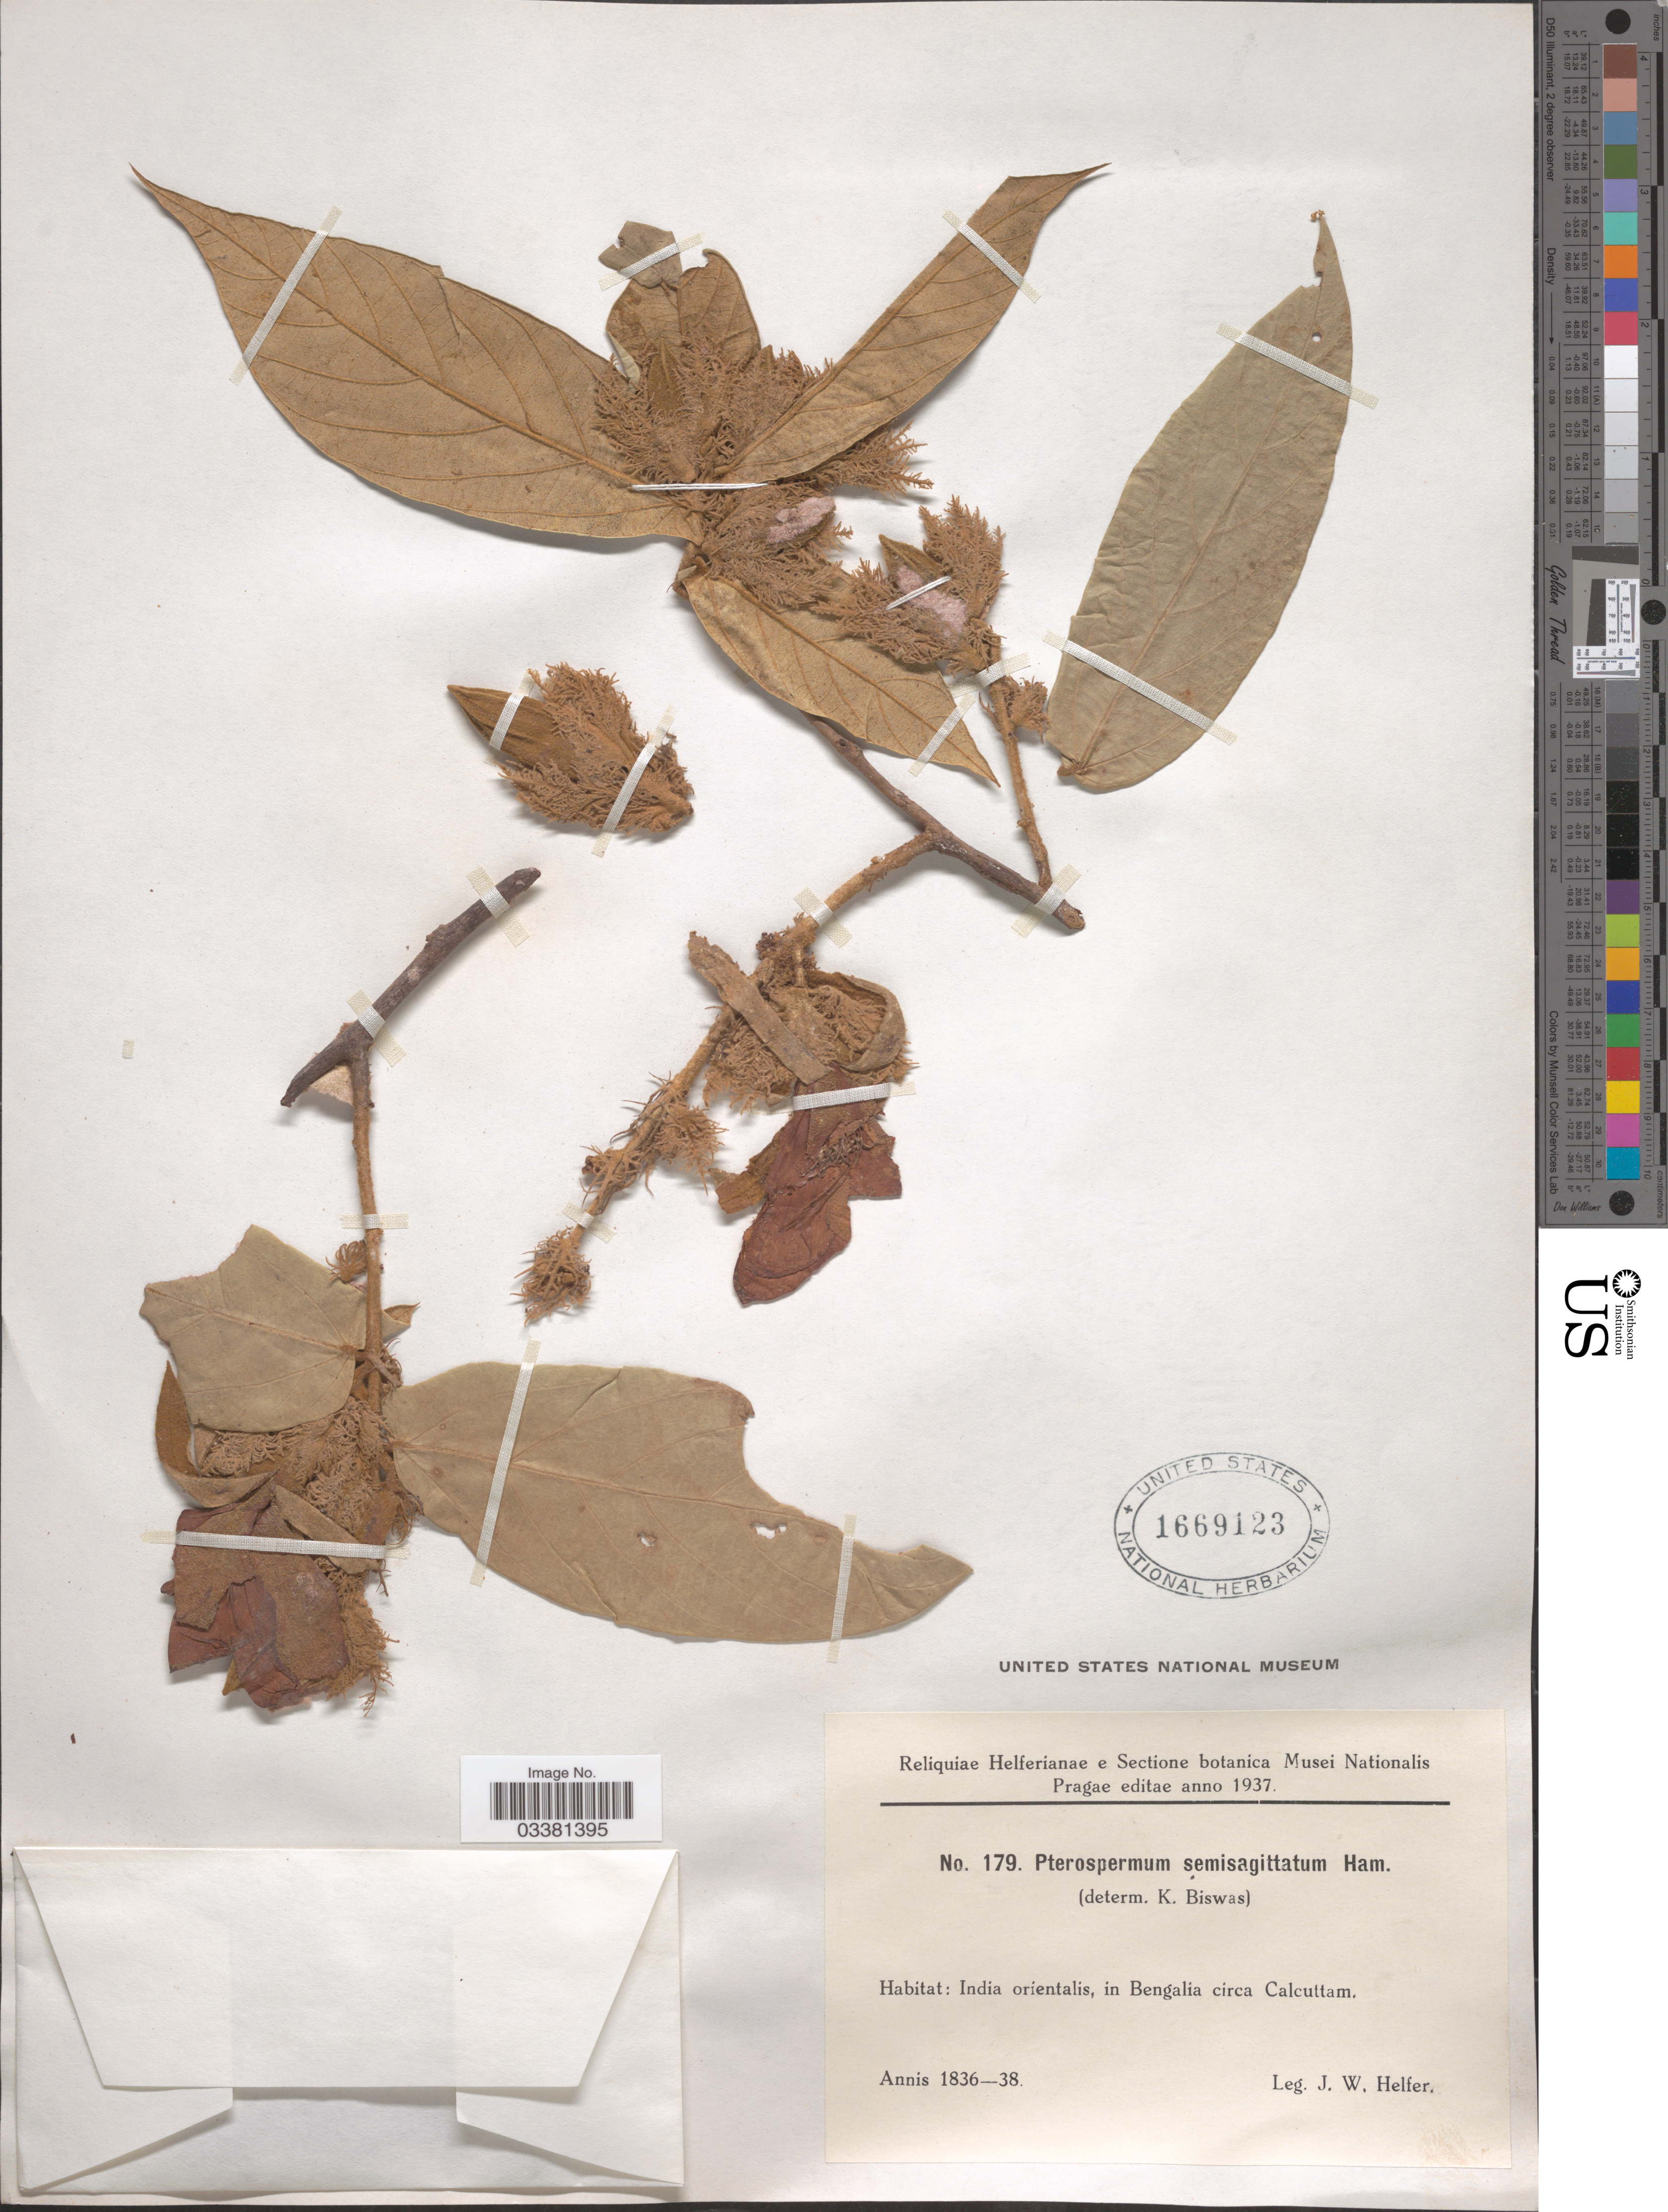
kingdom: Plantae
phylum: Tracheophyta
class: Magnoliopsida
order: Malvales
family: Malvaceae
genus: Pterospermum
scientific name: Pterospermum semisagittatum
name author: Buch.-Ham. & Roxb.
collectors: J. W. Helfer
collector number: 179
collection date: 1836/1838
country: India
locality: India orientalis, in Bengalia circa Calcuttam.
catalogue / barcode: US 1669123